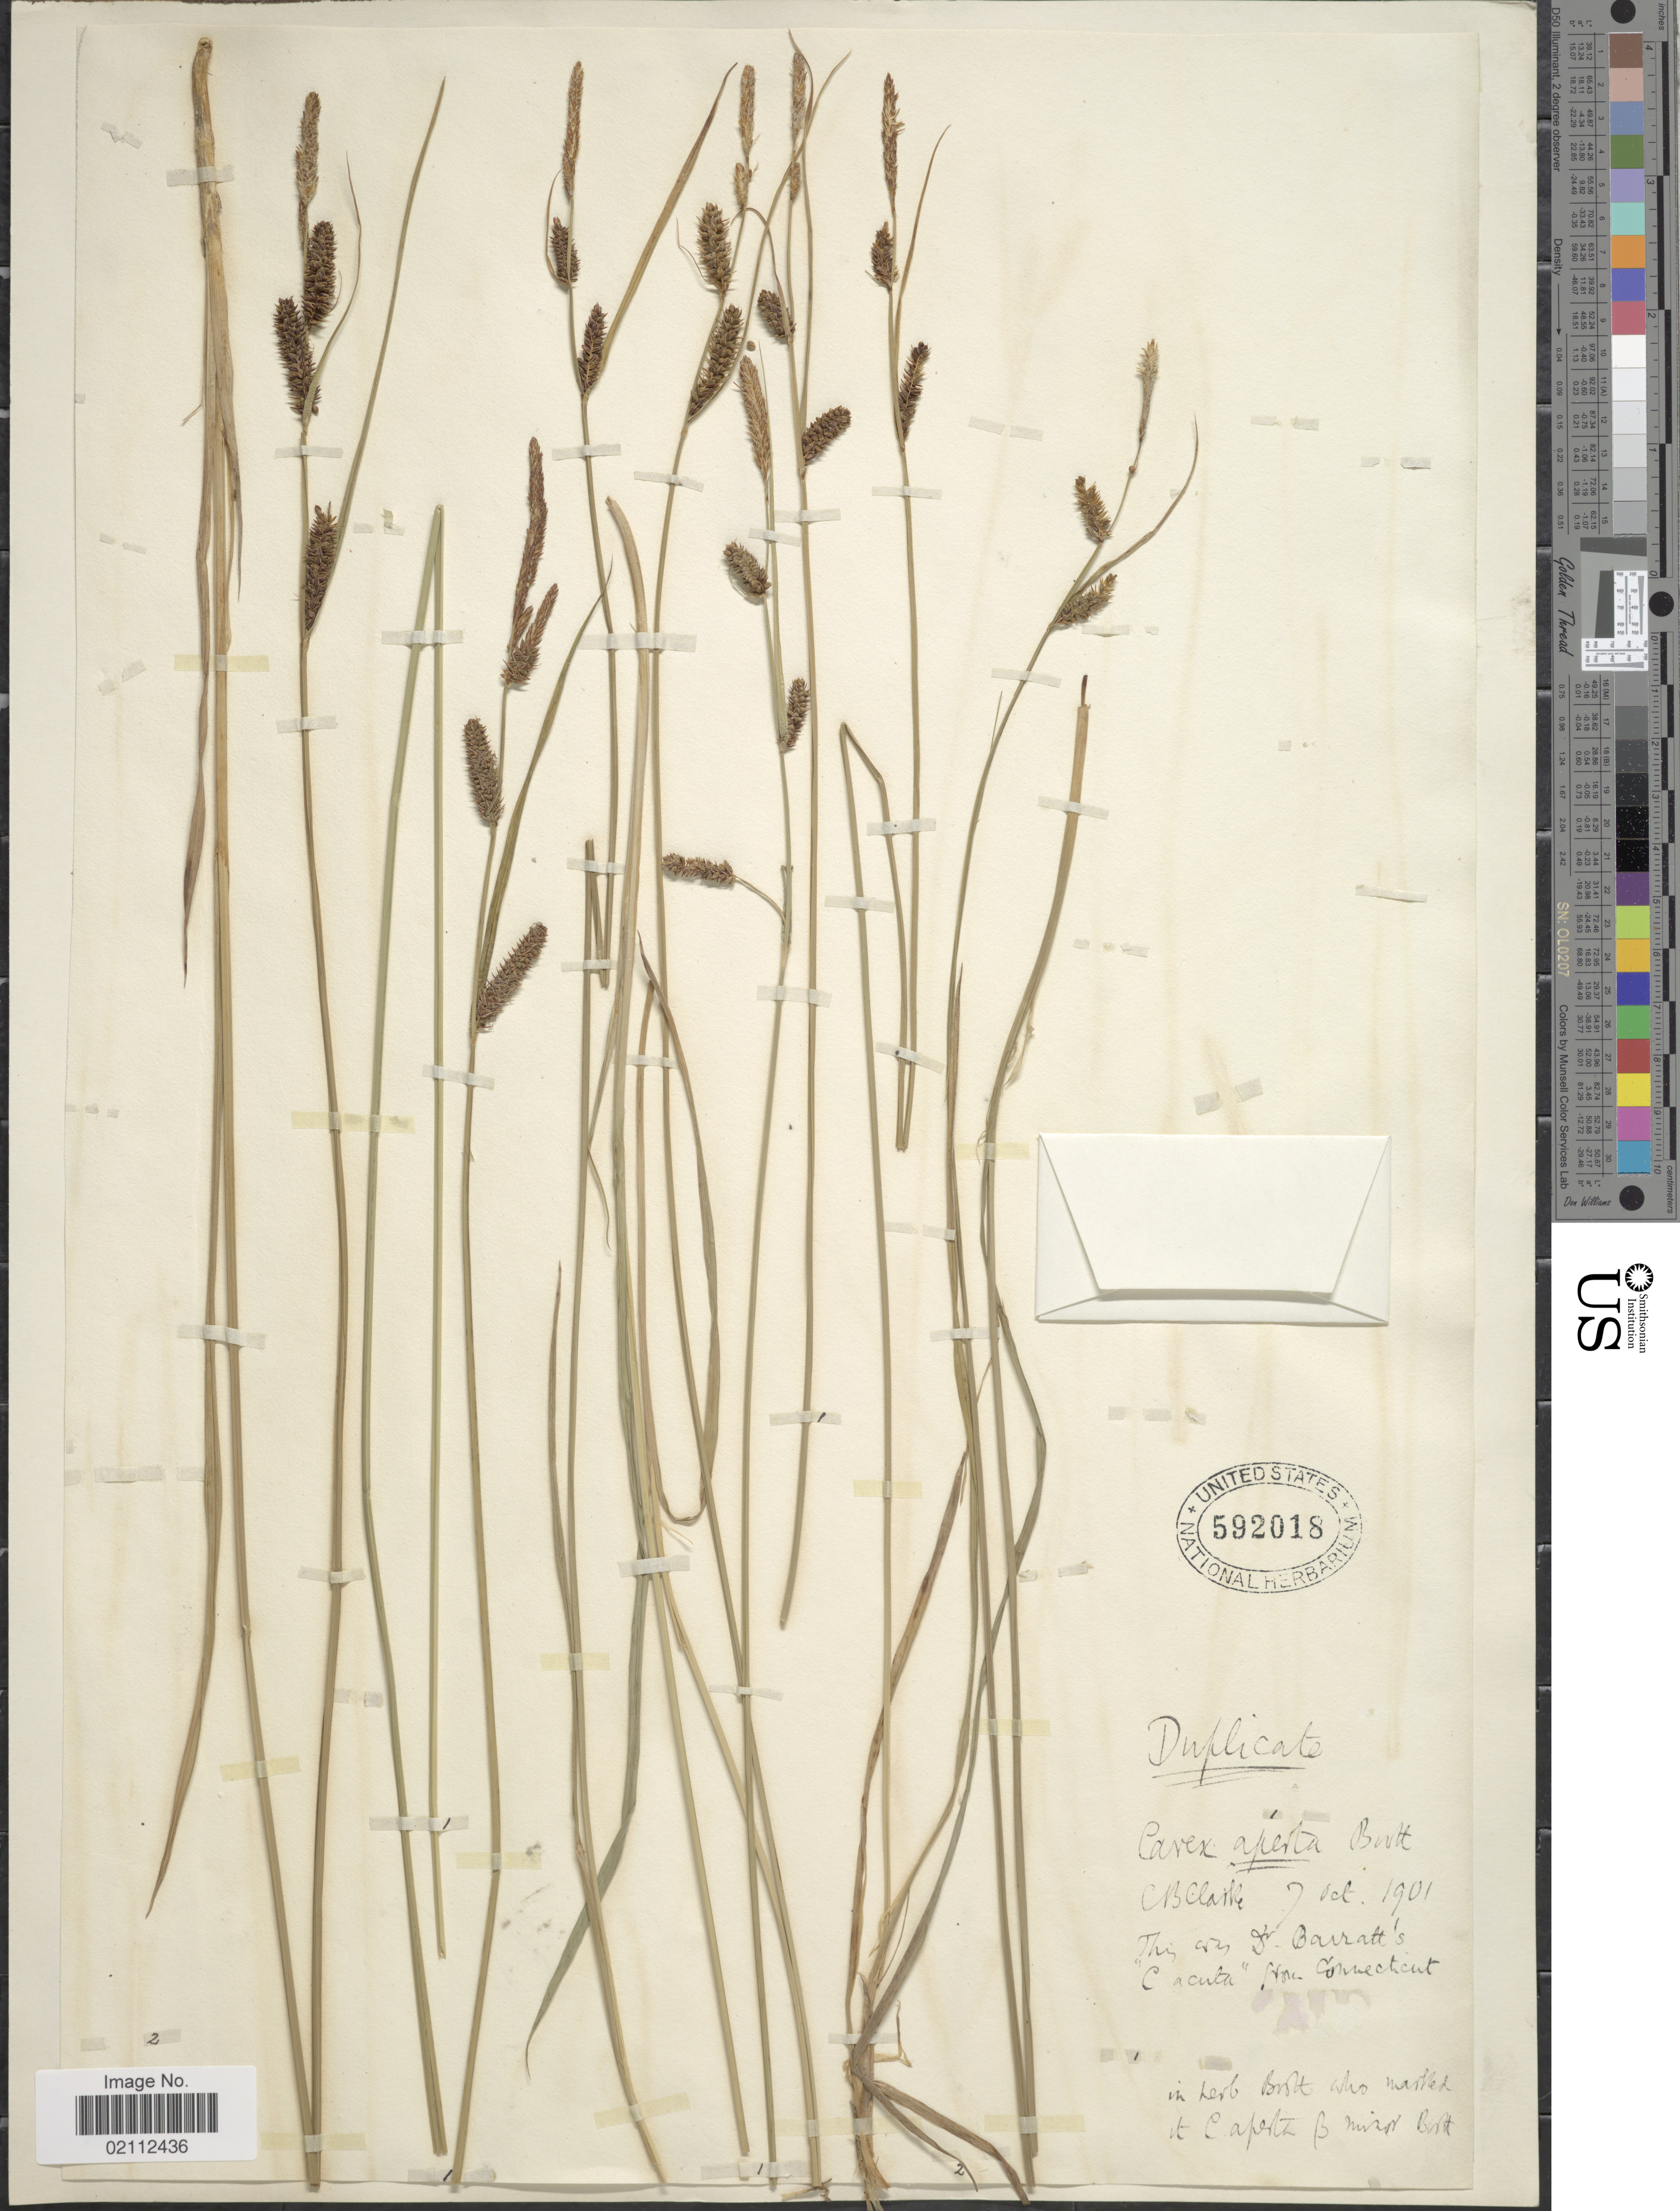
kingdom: Plantae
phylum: Tracheophyta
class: Liliopsida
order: Poales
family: Cyperaceae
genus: Carex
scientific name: Carex haydenii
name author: Dewey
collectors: Barratt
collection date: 1901-10-07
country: United States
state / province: Connecticut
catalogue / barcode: US 592018